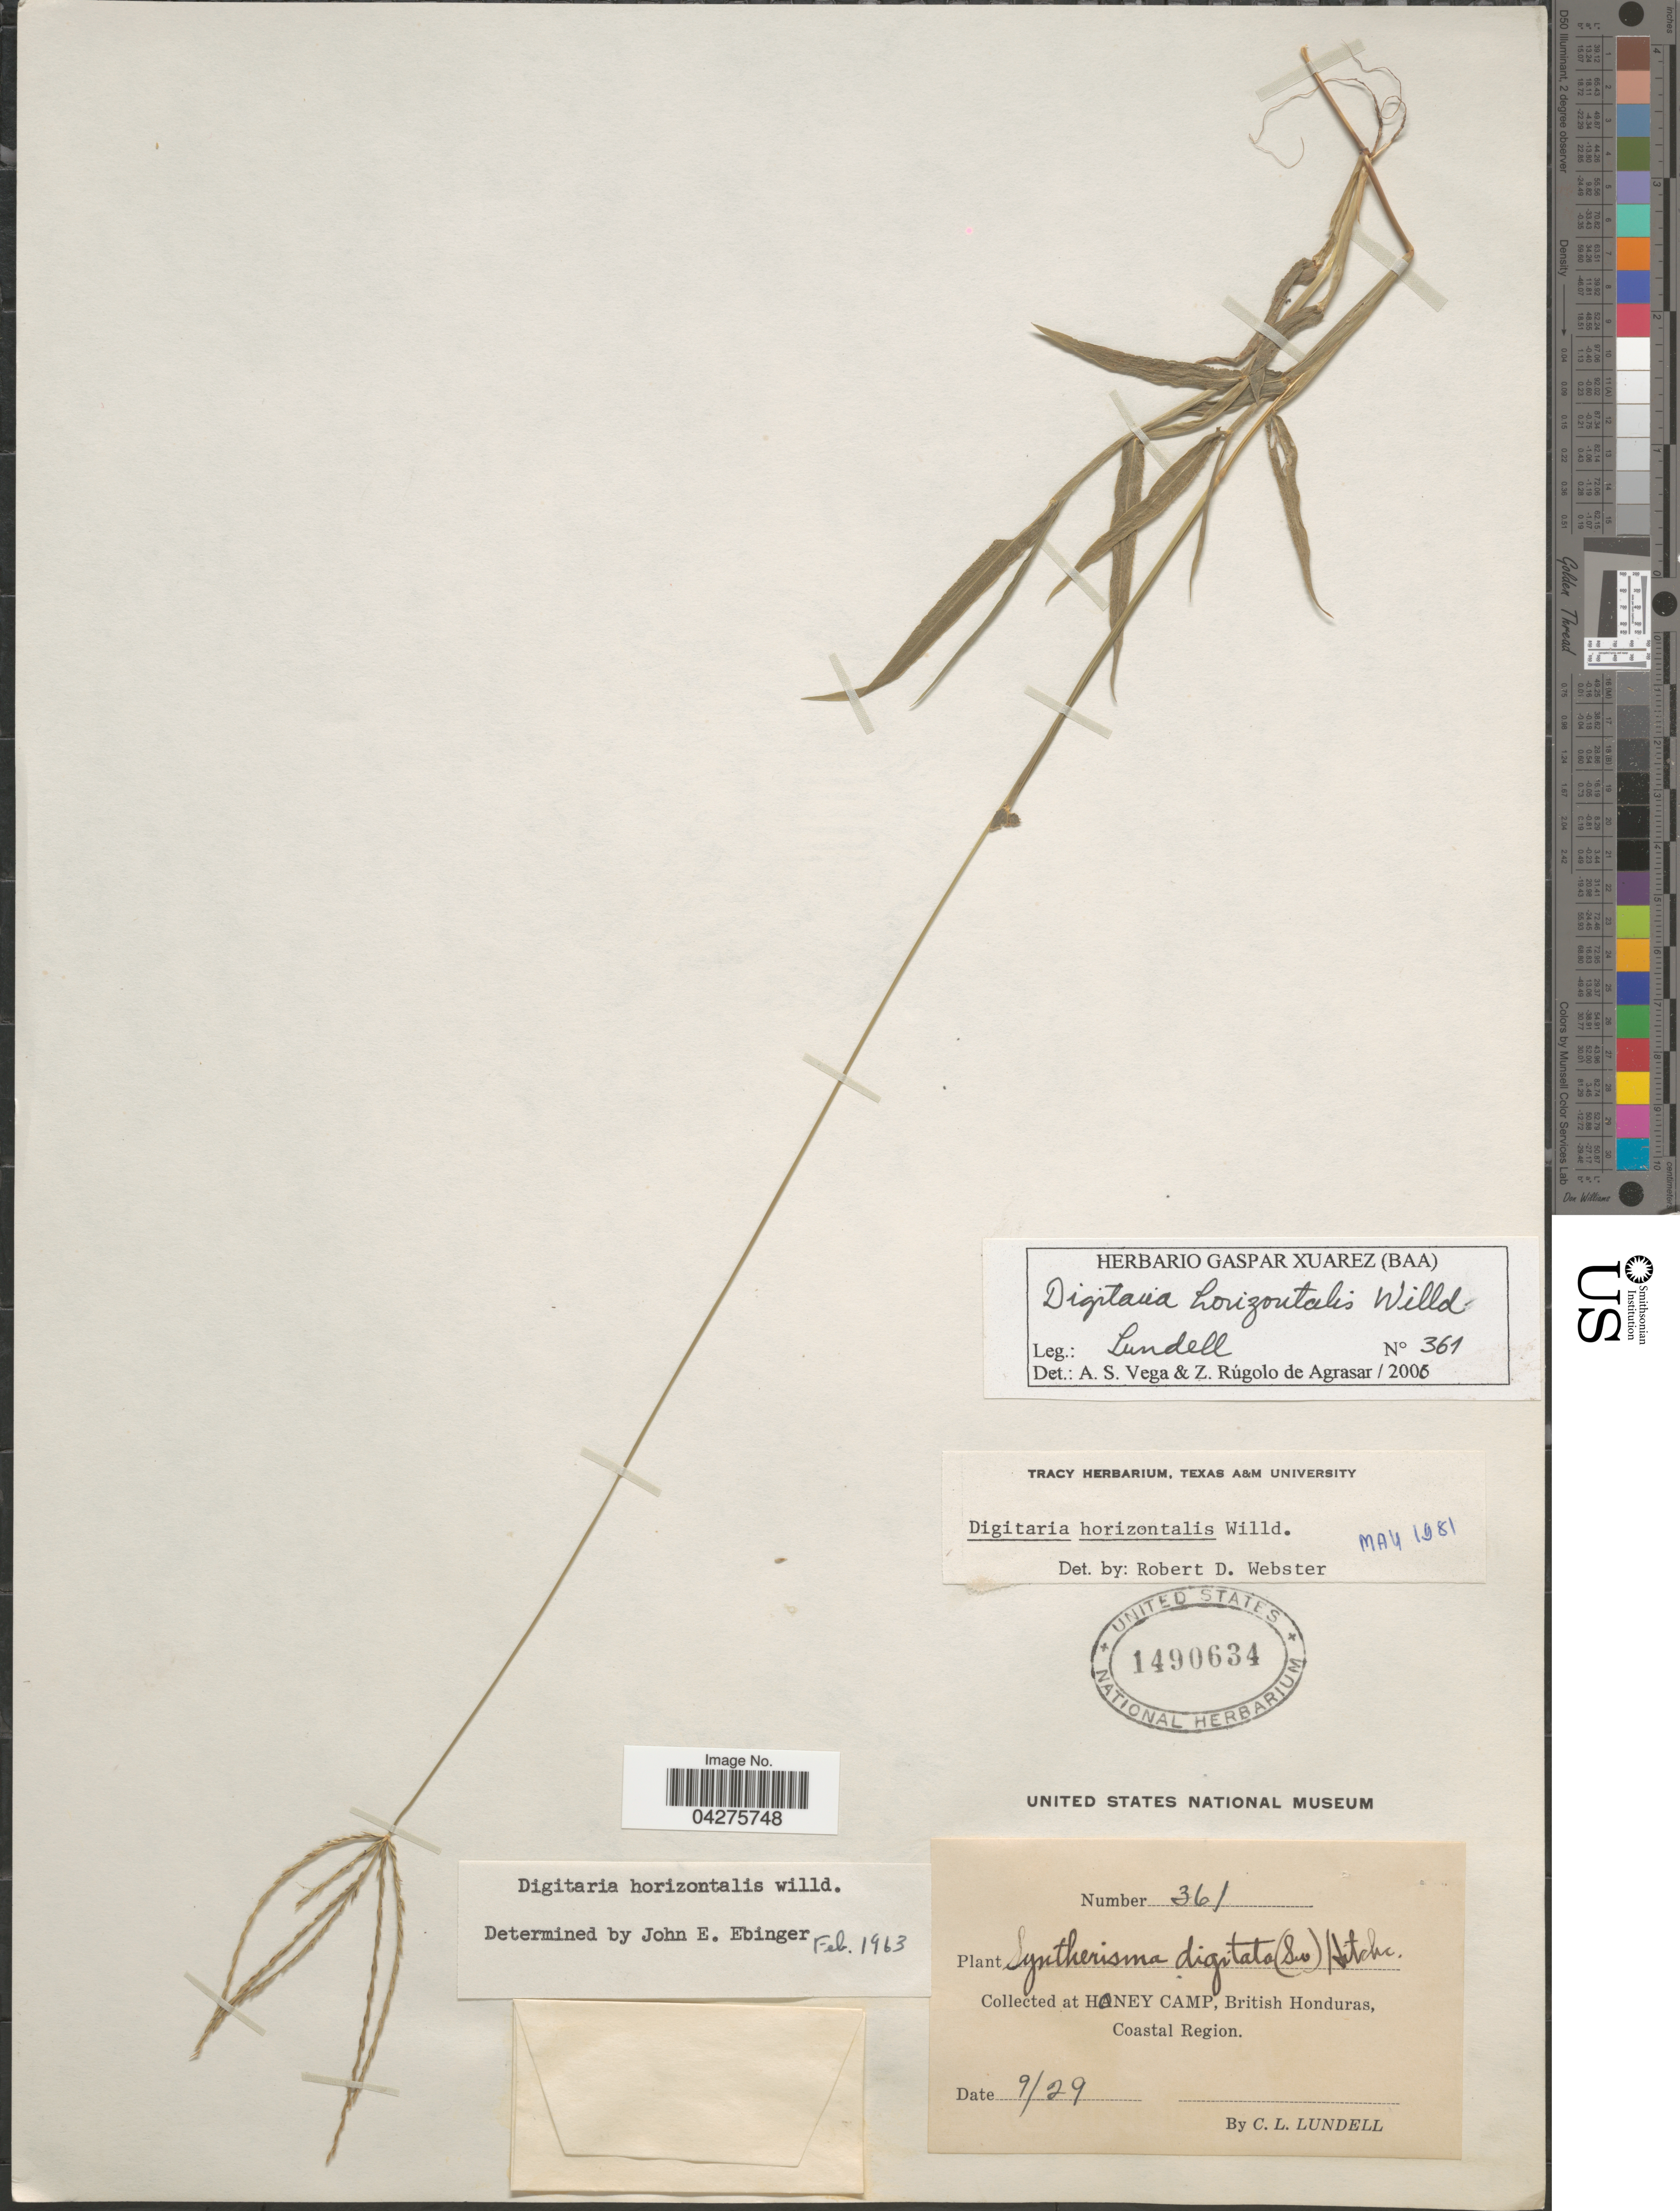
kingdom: Plantae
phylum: Tracheophyta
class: Liliopsida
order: Poales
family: Poaceae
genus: Digitaria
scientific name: Digitaria horizontalis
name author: Willd.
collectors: C. L. Lundell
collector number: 361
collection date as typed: Transcribed d/m/y: /9/29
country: Belize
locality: At Honey Camp, British Honduras, Coastal Region.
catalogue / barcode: US 1490634